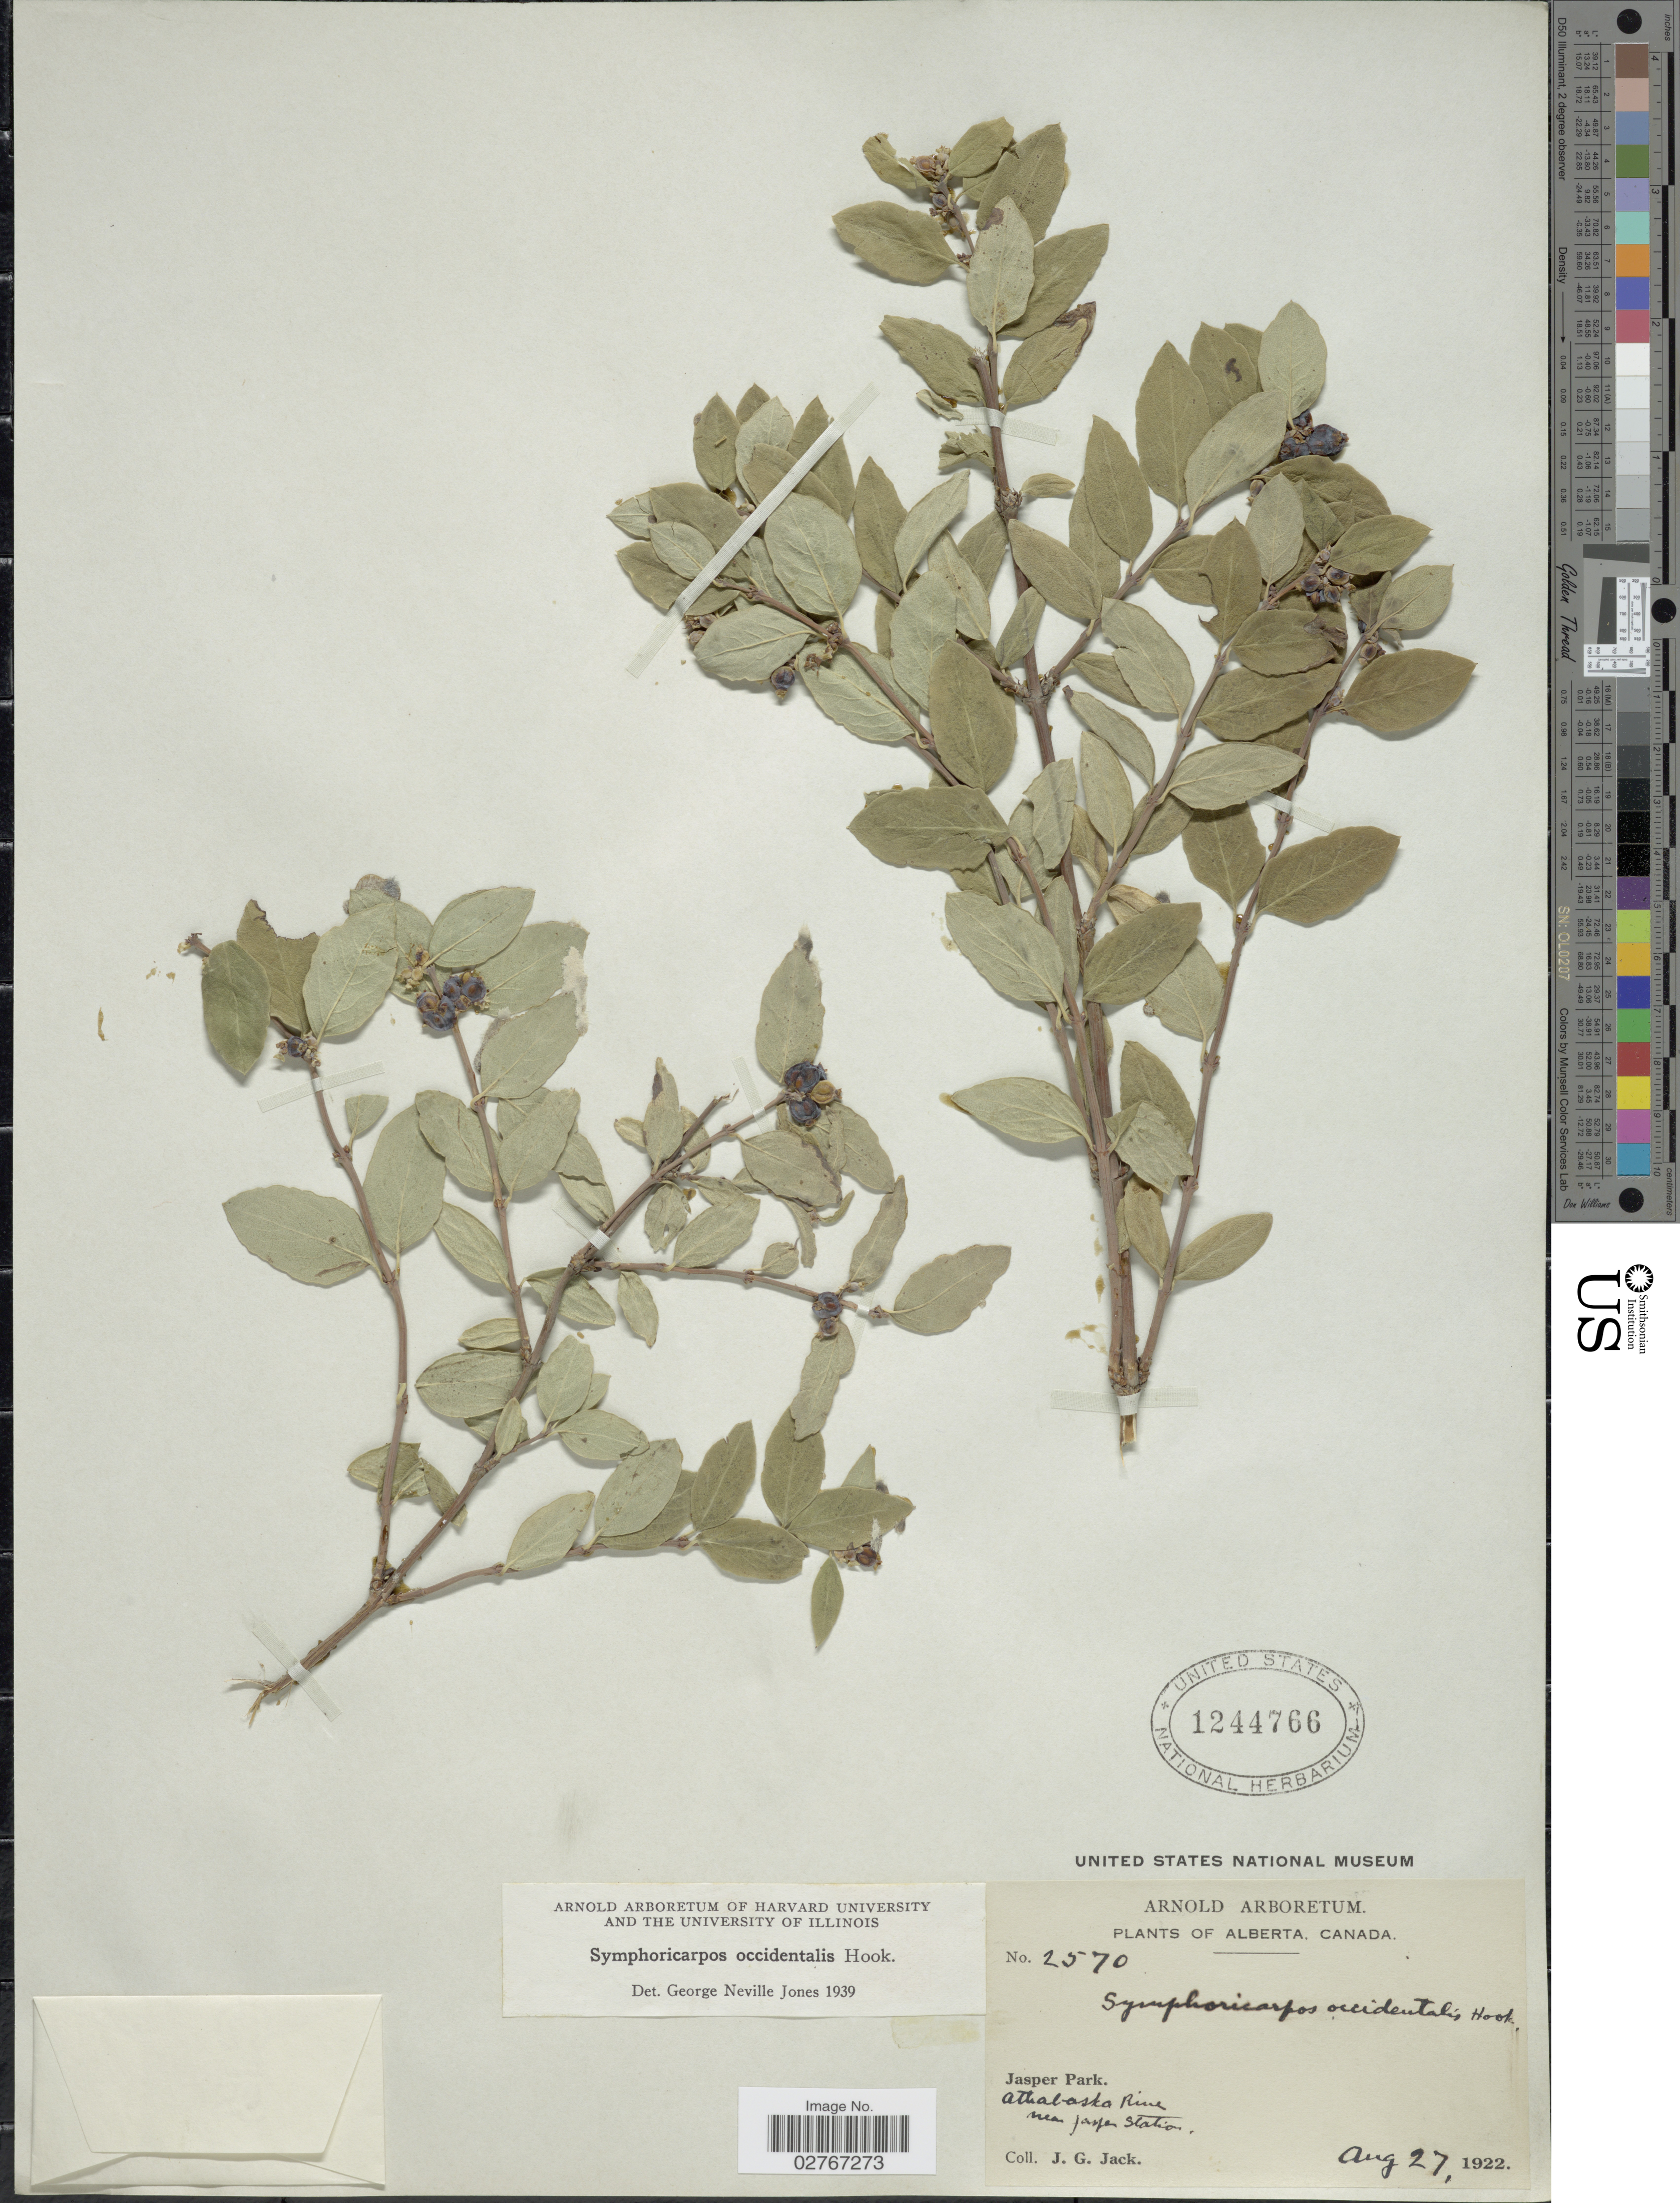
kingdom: Plantae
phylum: Tracheophyta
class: Magnoliopsida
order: Dipsacales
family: Caprifoliaceae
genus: Symphoricarpos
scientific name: Symphoricarpos occidentalis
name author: (R. Br.) Hook.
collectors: J. G. Jack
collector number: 2570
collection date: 1922-08-27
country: Canada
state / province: Alberta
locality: Jasper Park. Athabaska River near Jasper Station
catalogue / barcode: US 1244766